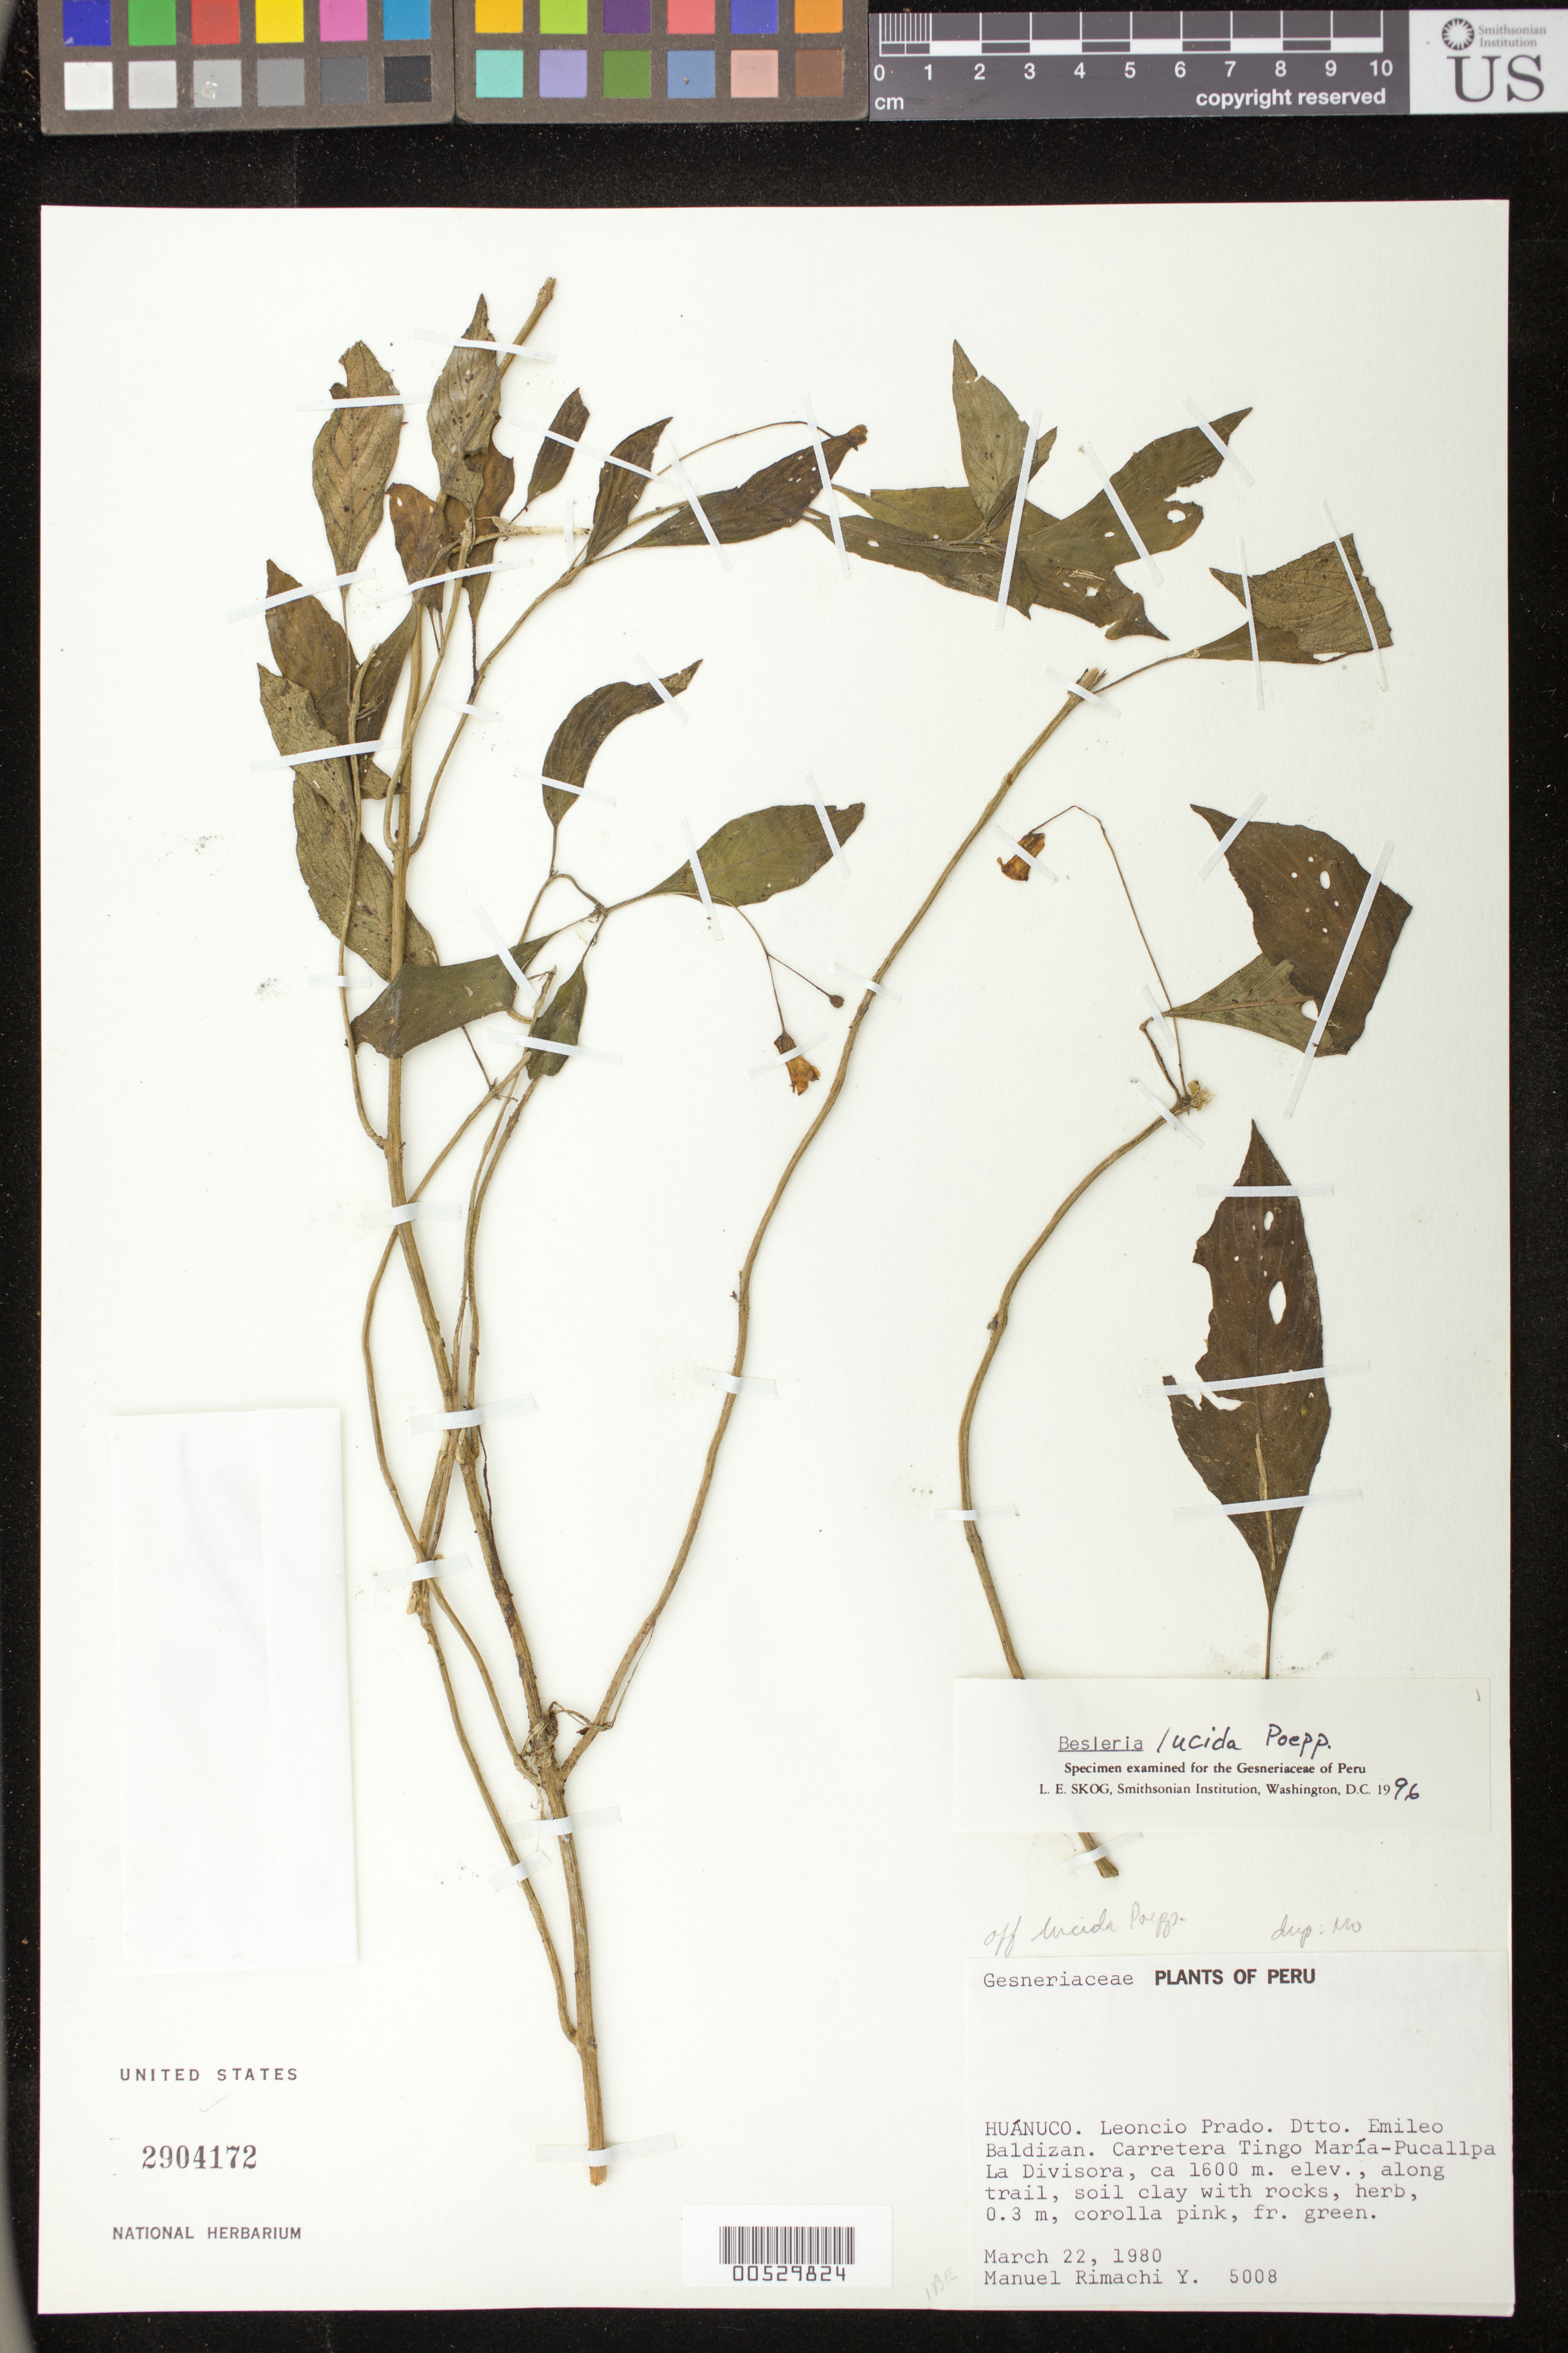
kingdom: Plantae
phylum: Tracheophyta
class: Magnoliopsida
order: Lamiales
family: Gesneriaceae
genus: Besleria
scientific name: Besleria lucida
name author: Poepp.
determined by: Skog, Laurence E.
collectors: M. Rimachi Y.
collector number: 5008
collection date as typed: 22 Mar 1980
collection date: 1980-03-22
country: Peru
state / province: Huánuco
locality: Leoncio Prado, Dtto. Emileo Baldizan; Carretera Tingo María - Pucallpa, La Divisoria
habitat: Along trail, soil clay with rocks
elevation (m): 1600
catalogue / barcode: US 2904172